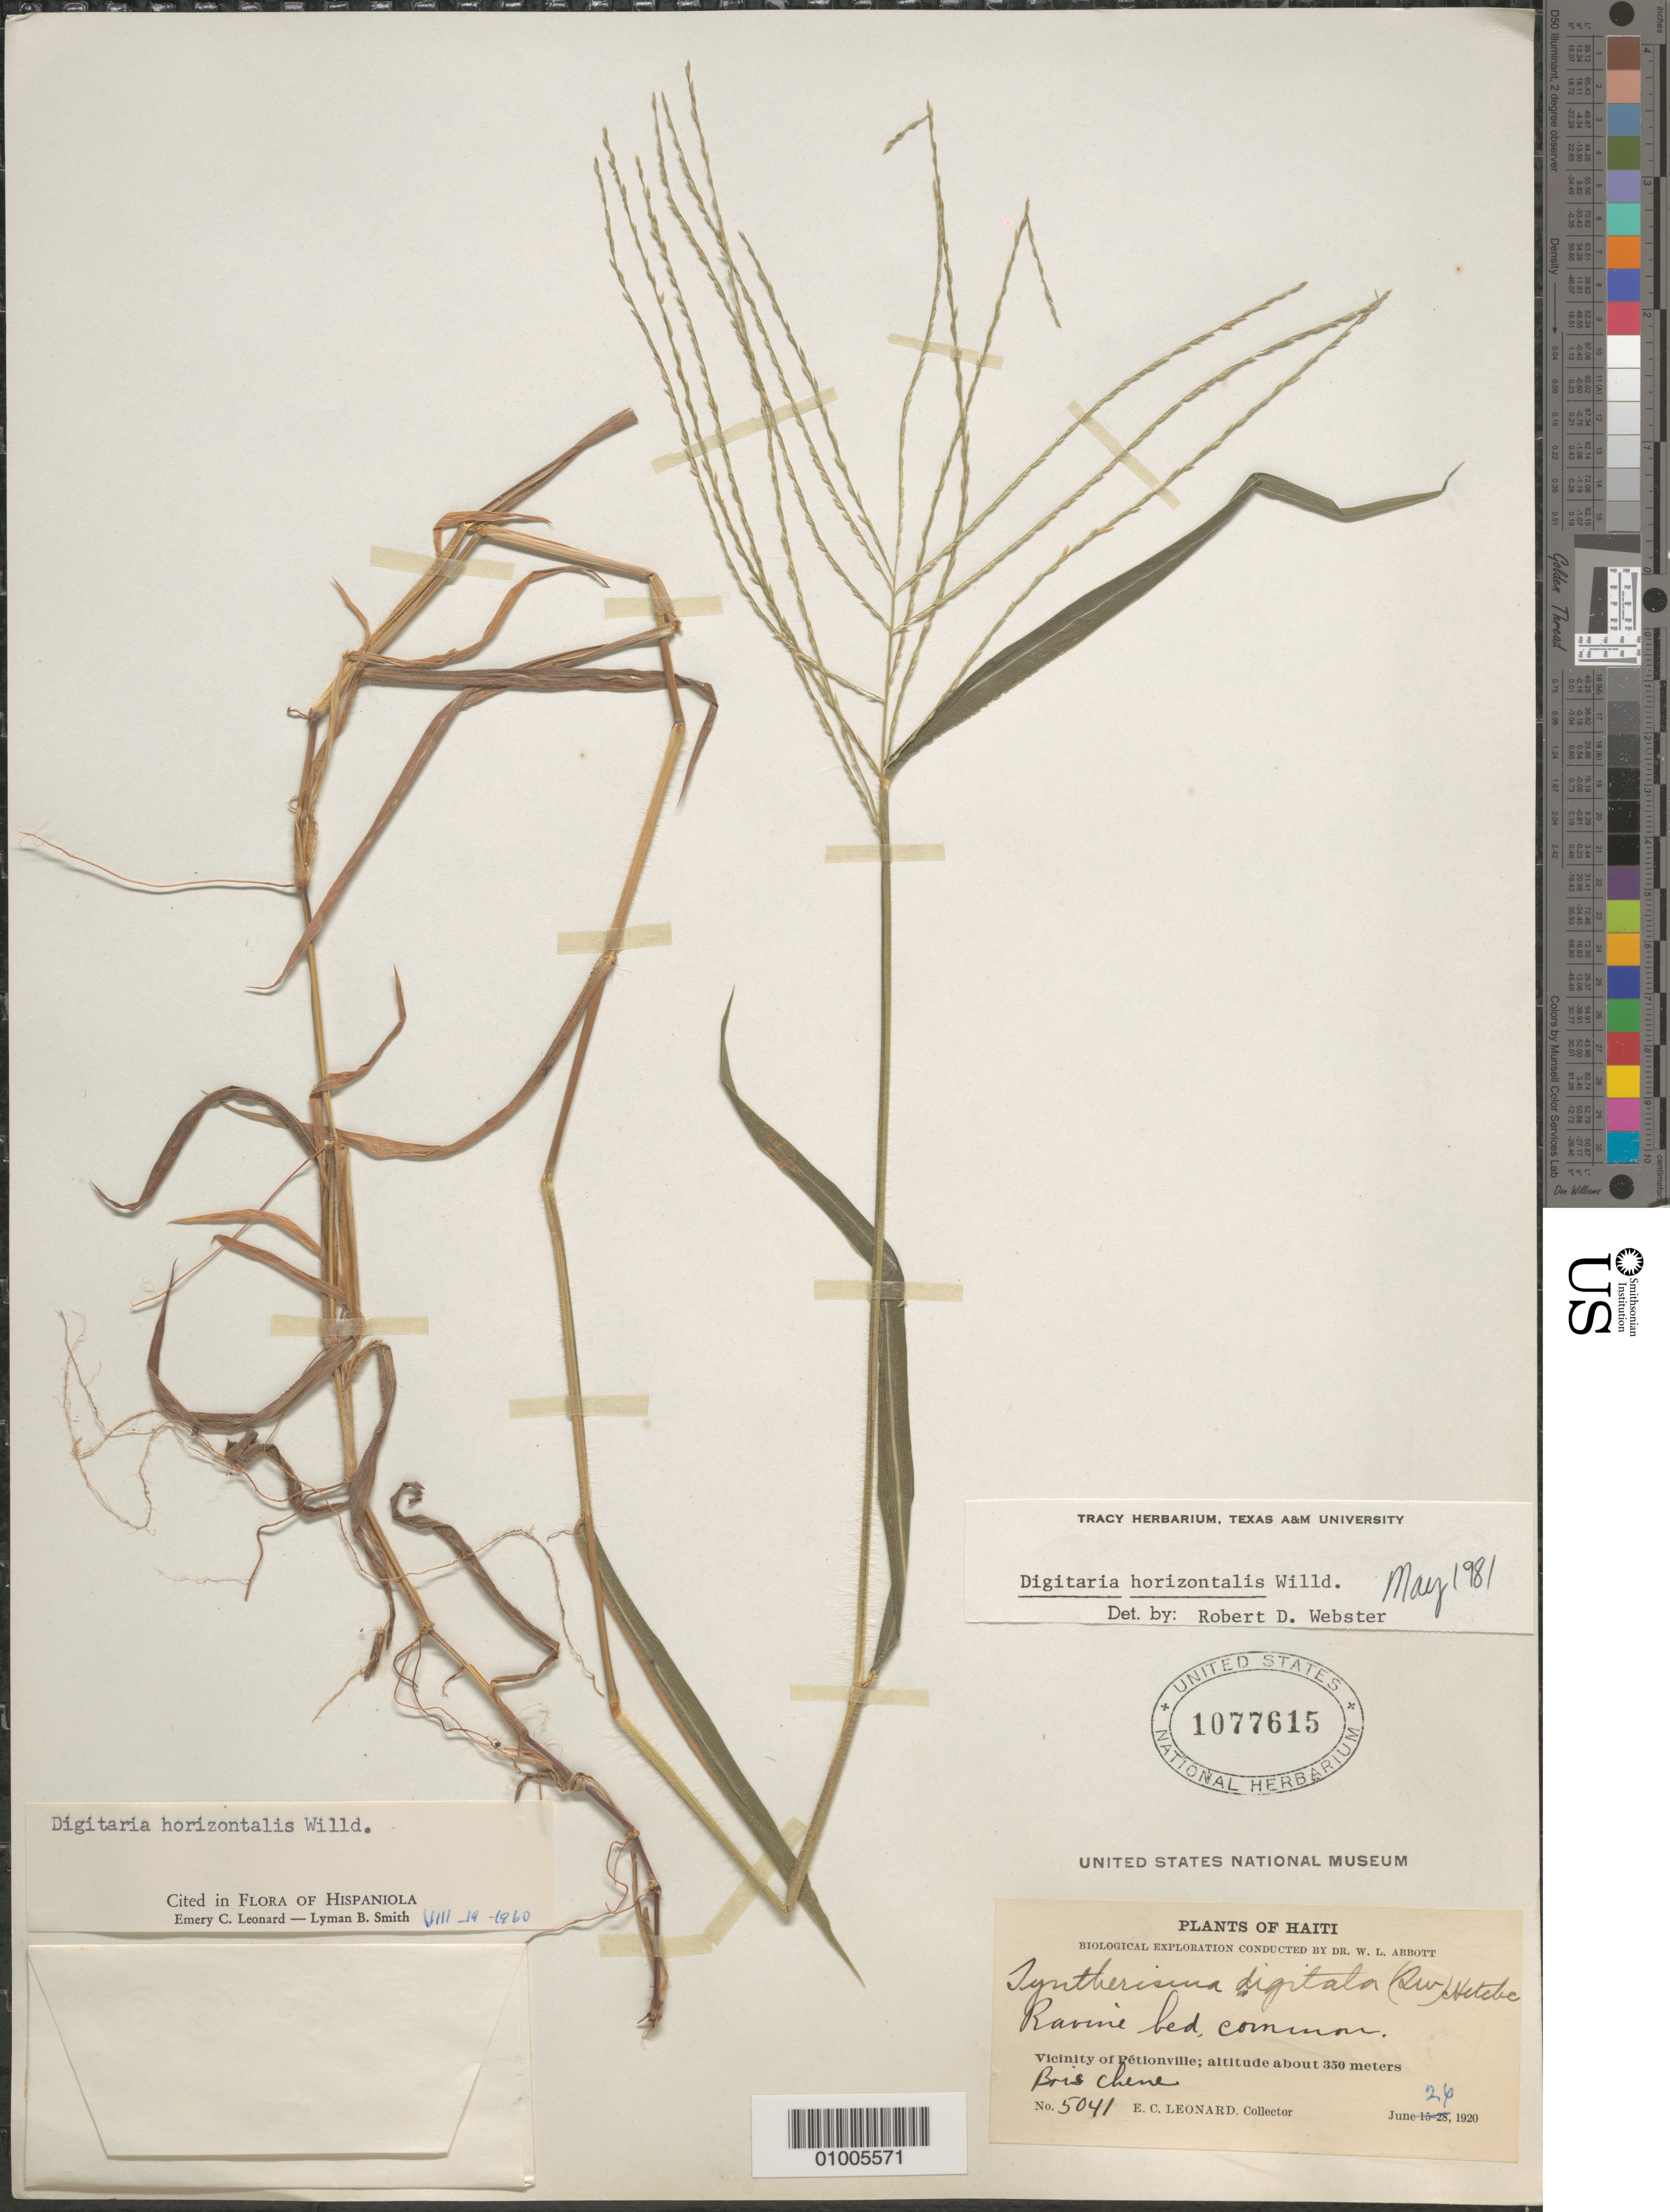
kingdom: Plantae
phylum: Tracheophyta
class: Liliopsida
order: Poales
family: Poaceae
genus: Digitaria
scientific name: Digitaria horizontalis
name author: Willd.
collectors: E. C. Leonard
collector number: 5041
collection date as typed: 26 Jun 1920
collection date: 1920-06-26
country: Haiti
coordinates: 0 N, 0 E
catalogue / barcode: US 1077615